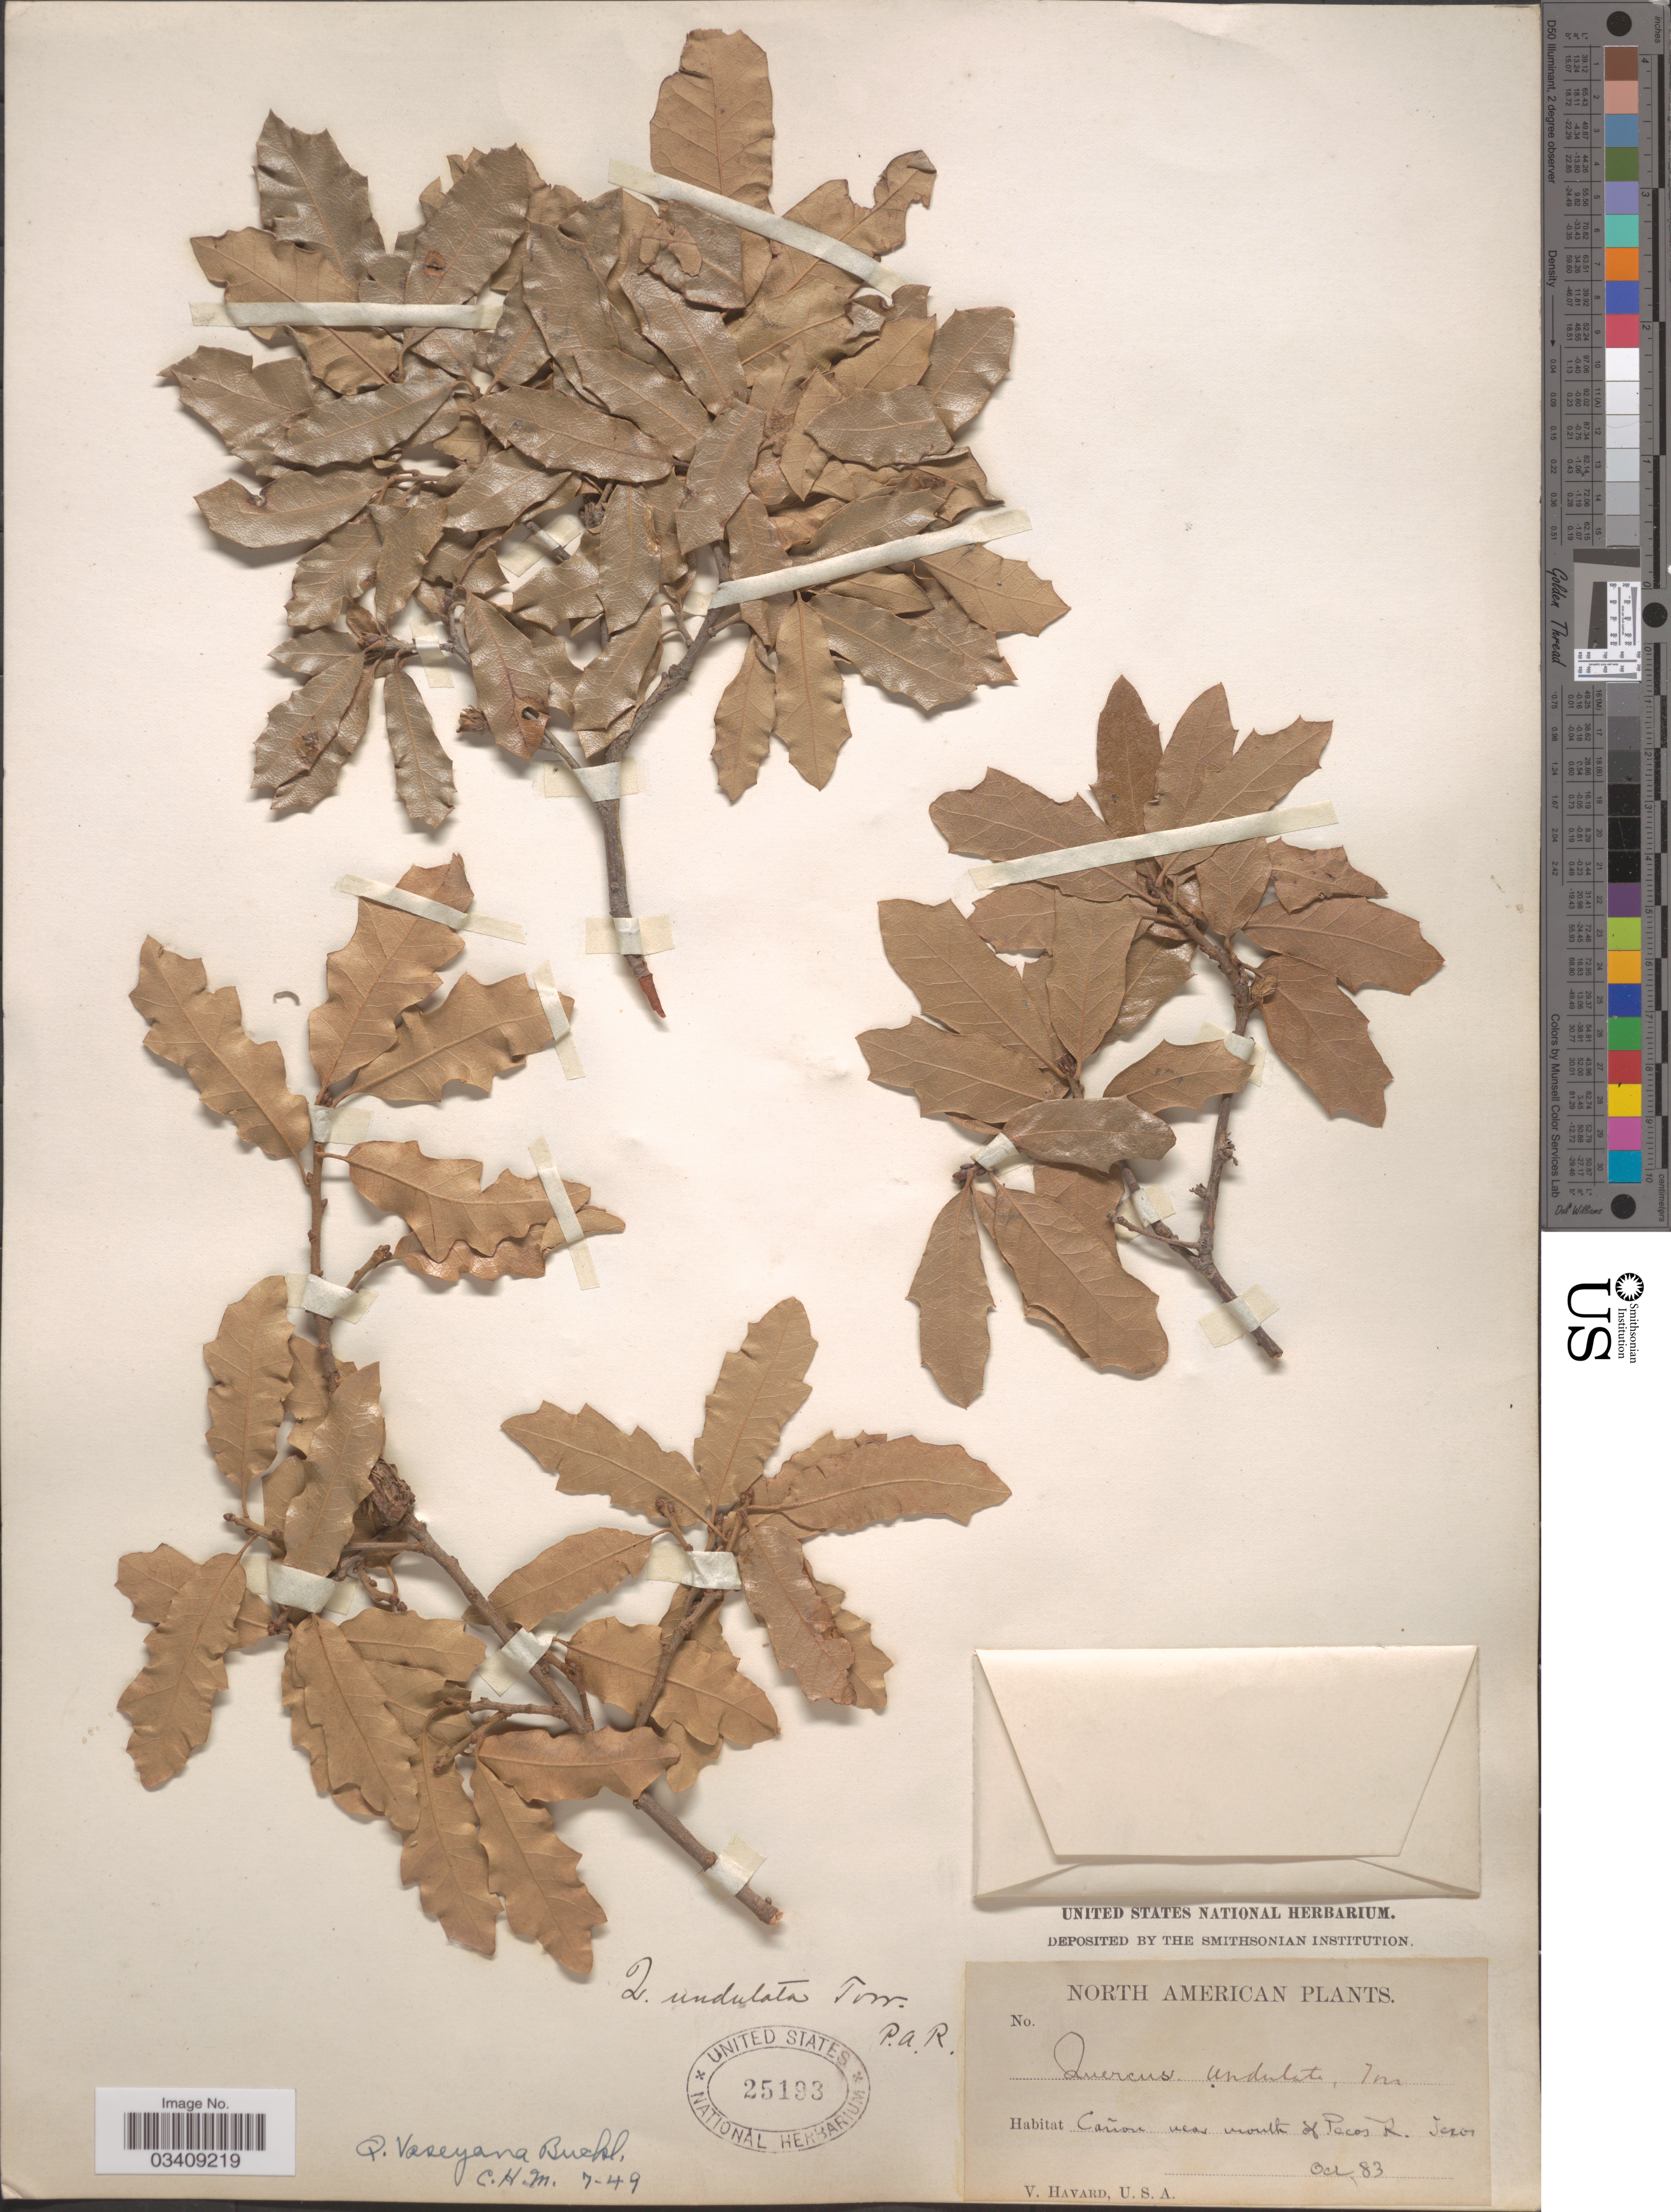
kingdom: Plantae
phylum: Tracheophyta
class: Magnoliopsida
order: Fagales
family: Fagaceae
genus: Quercus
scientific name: Quercus undulata var. vaseyana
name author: (Buckley) Rydb.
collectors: V. Havard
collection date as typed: Transcribed d/m/y: /10/83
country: United States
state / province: Texas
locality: Cañon near mouth of Pecos R.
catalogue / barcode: US 25193